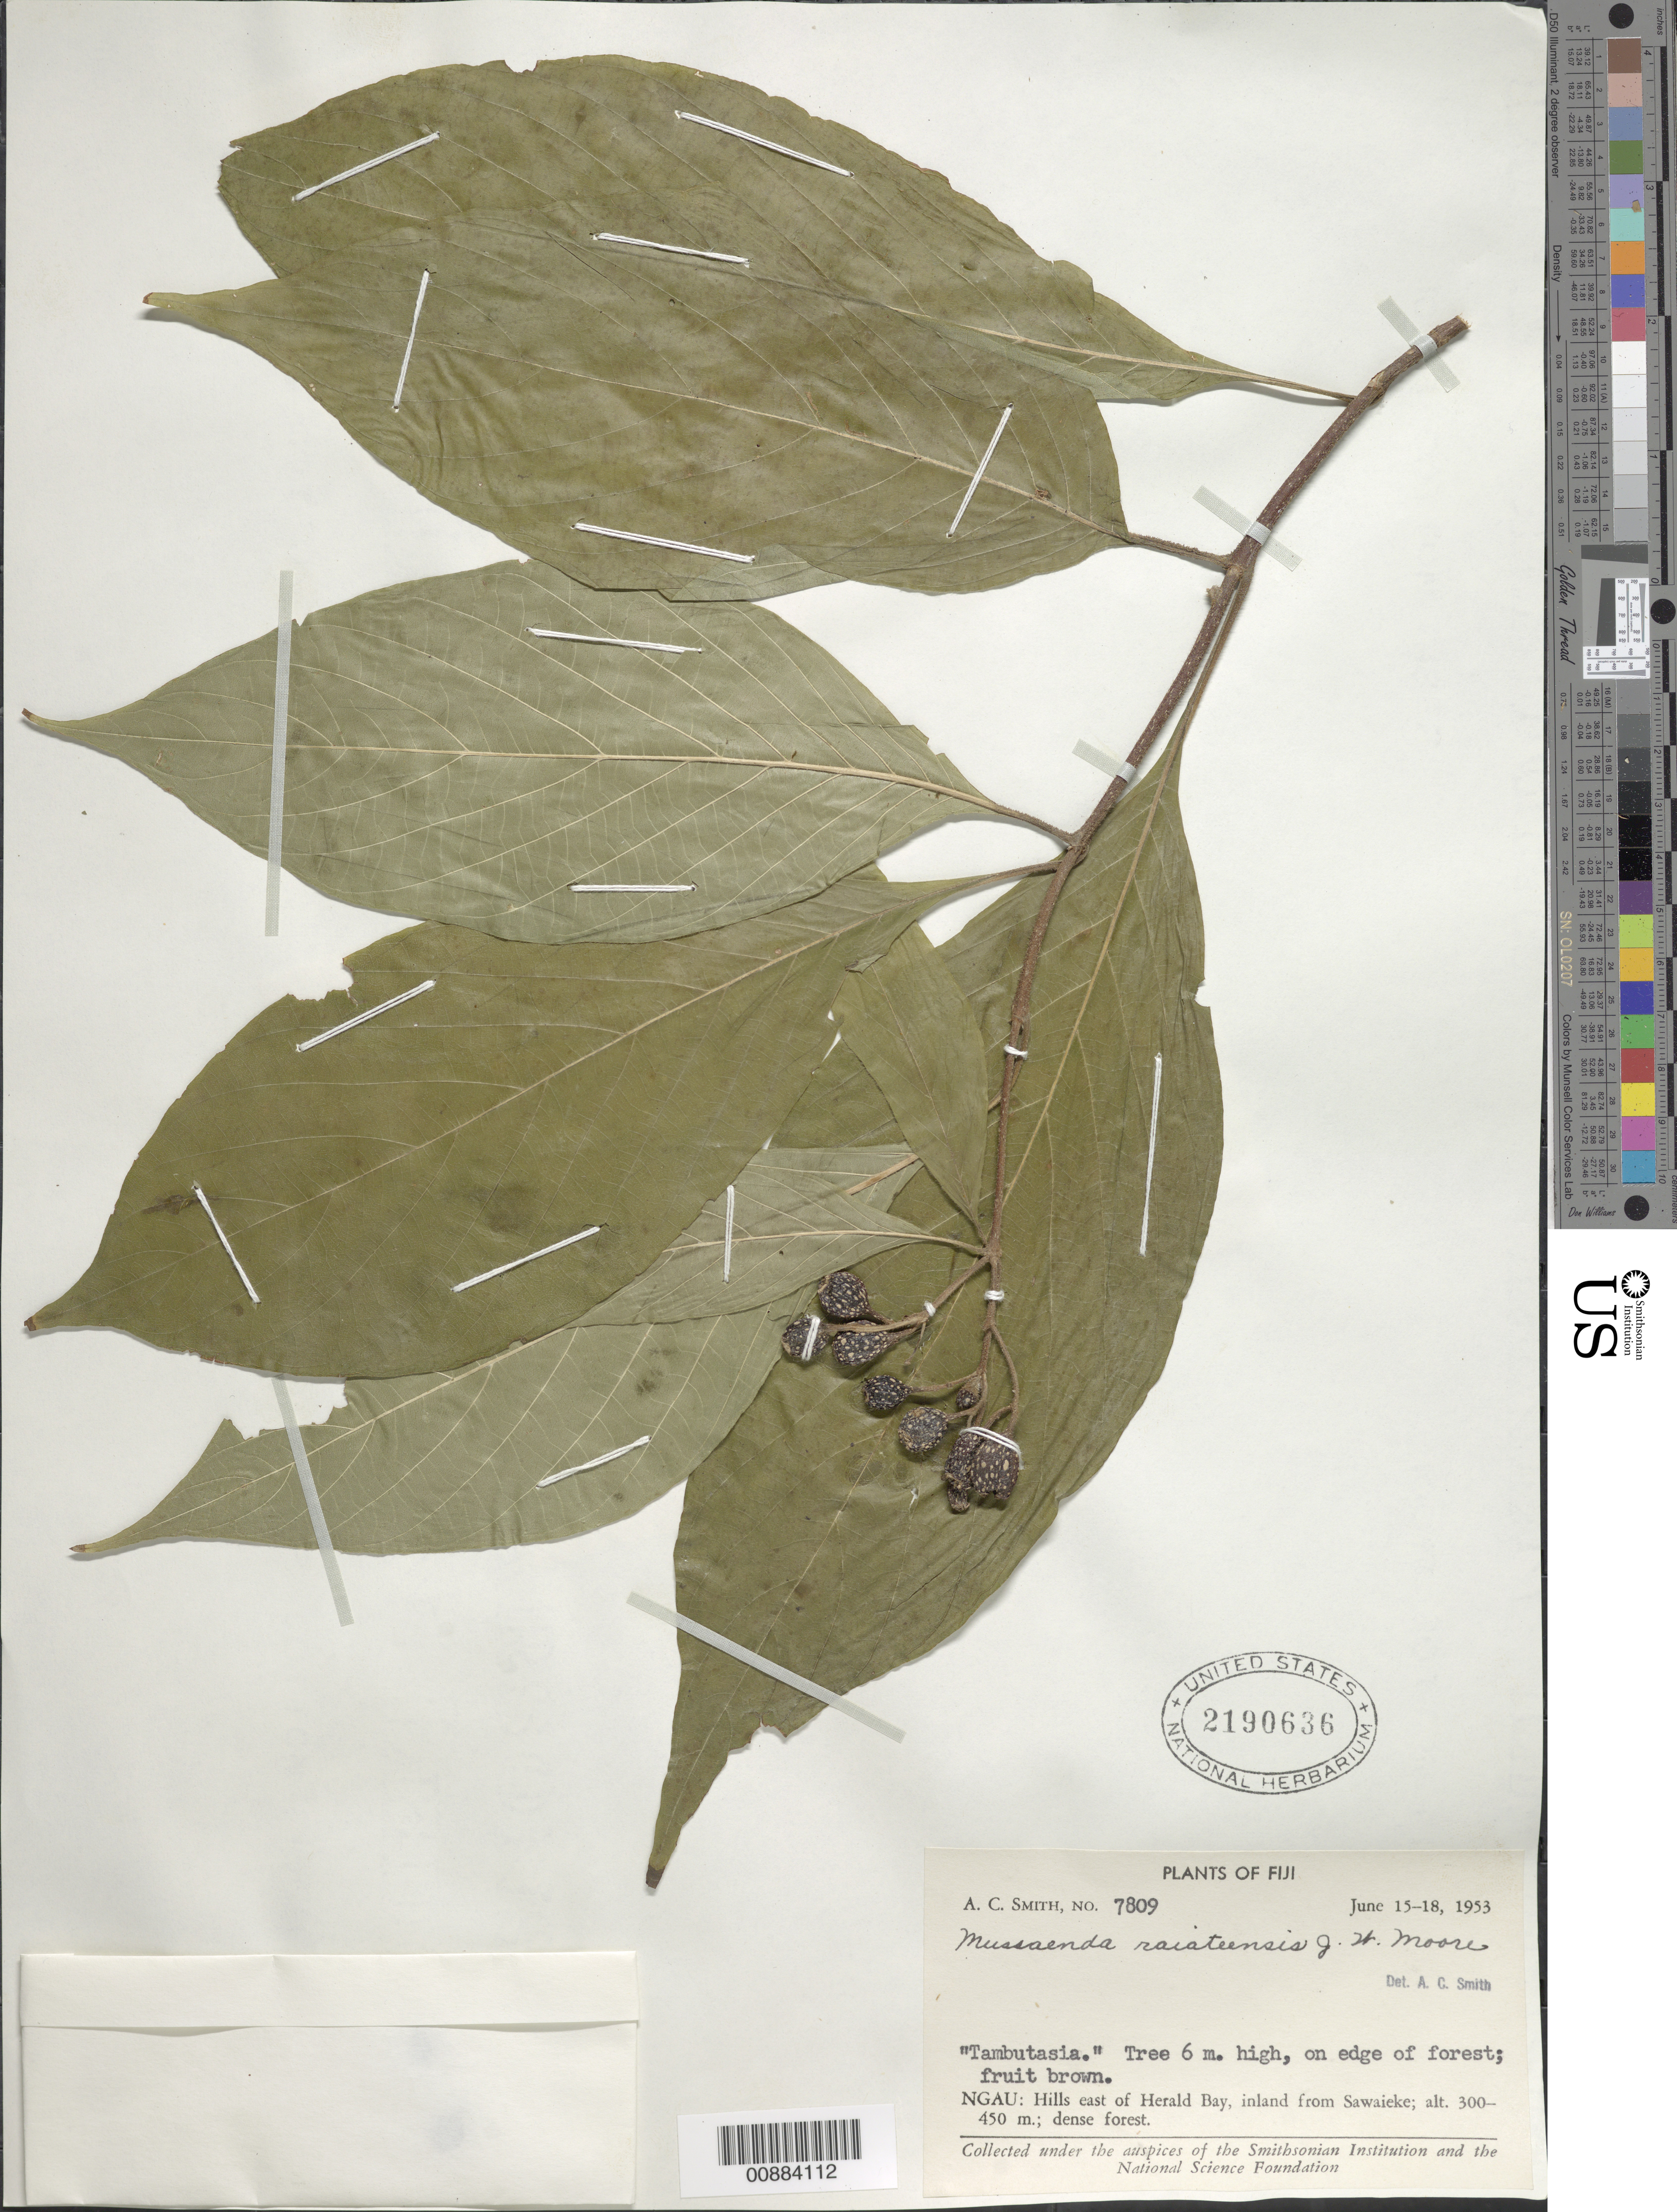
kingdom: Plantae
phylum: Tracheophyta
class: Magnoliopsida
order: Gentianales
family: Rubiaceae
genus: Mussaenda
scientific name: Mussaenda raiateensis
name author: J.W. Moore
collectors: C. A. Smith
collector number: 7809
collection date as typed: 15 Jun 1953 to 18 Jun 1953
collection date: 1953-06-15/1953-06-18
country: Fiji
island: Gau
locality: Hills east of Herald Bay, inland from Sawaeke. (Ngau)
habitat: edge of dense forest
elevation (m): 300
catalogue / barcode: US 2190636